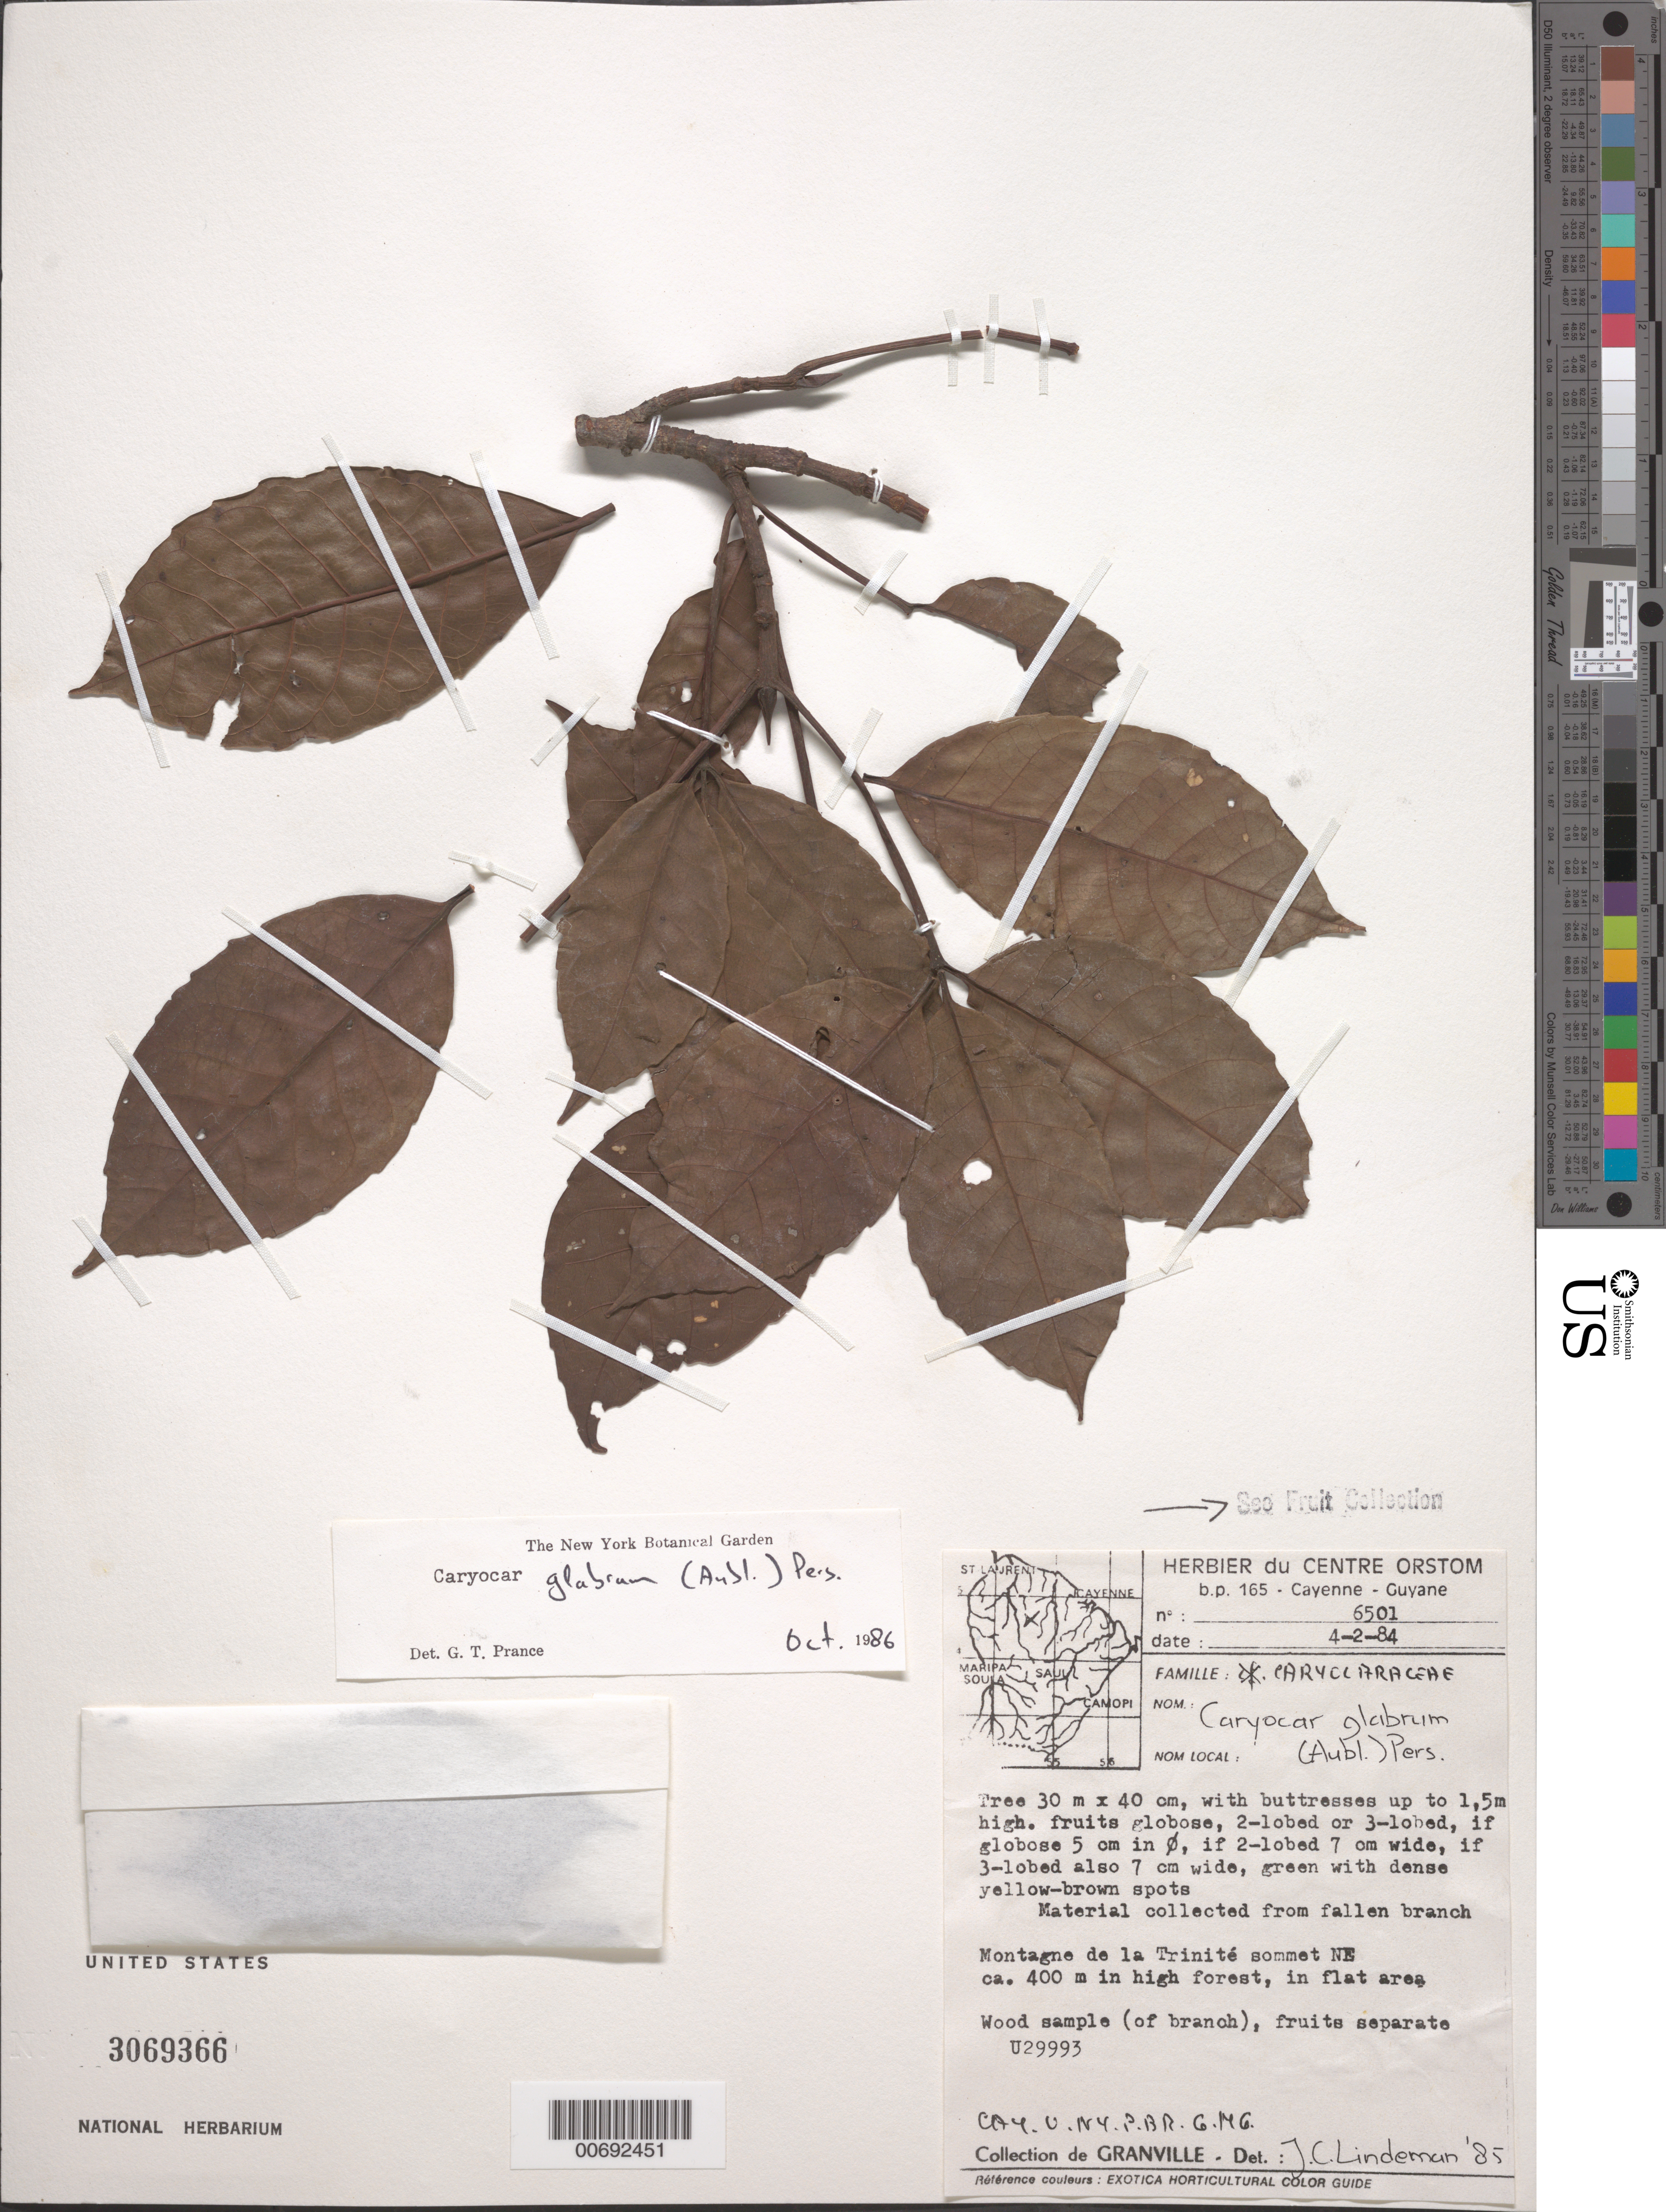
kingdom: Plantae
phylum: Tracheophyta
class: Magnoliopsida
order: Malpighiales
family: Caryocaraceae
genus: Caryocar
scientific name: Caryocar glabrum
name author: (Aubl.) Pers.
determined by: Prance, G. T.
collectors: J.-J. de Granville, C. C. Berg, M. J. Jansen-Jacobs & J. van Setten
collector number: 6501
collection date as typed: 4-Feb-84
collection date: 1984-02-04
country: French Guiana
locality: Montagnes de la Trinité, sommet NE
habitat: Flat area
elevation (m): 400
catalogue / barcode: US 3069366